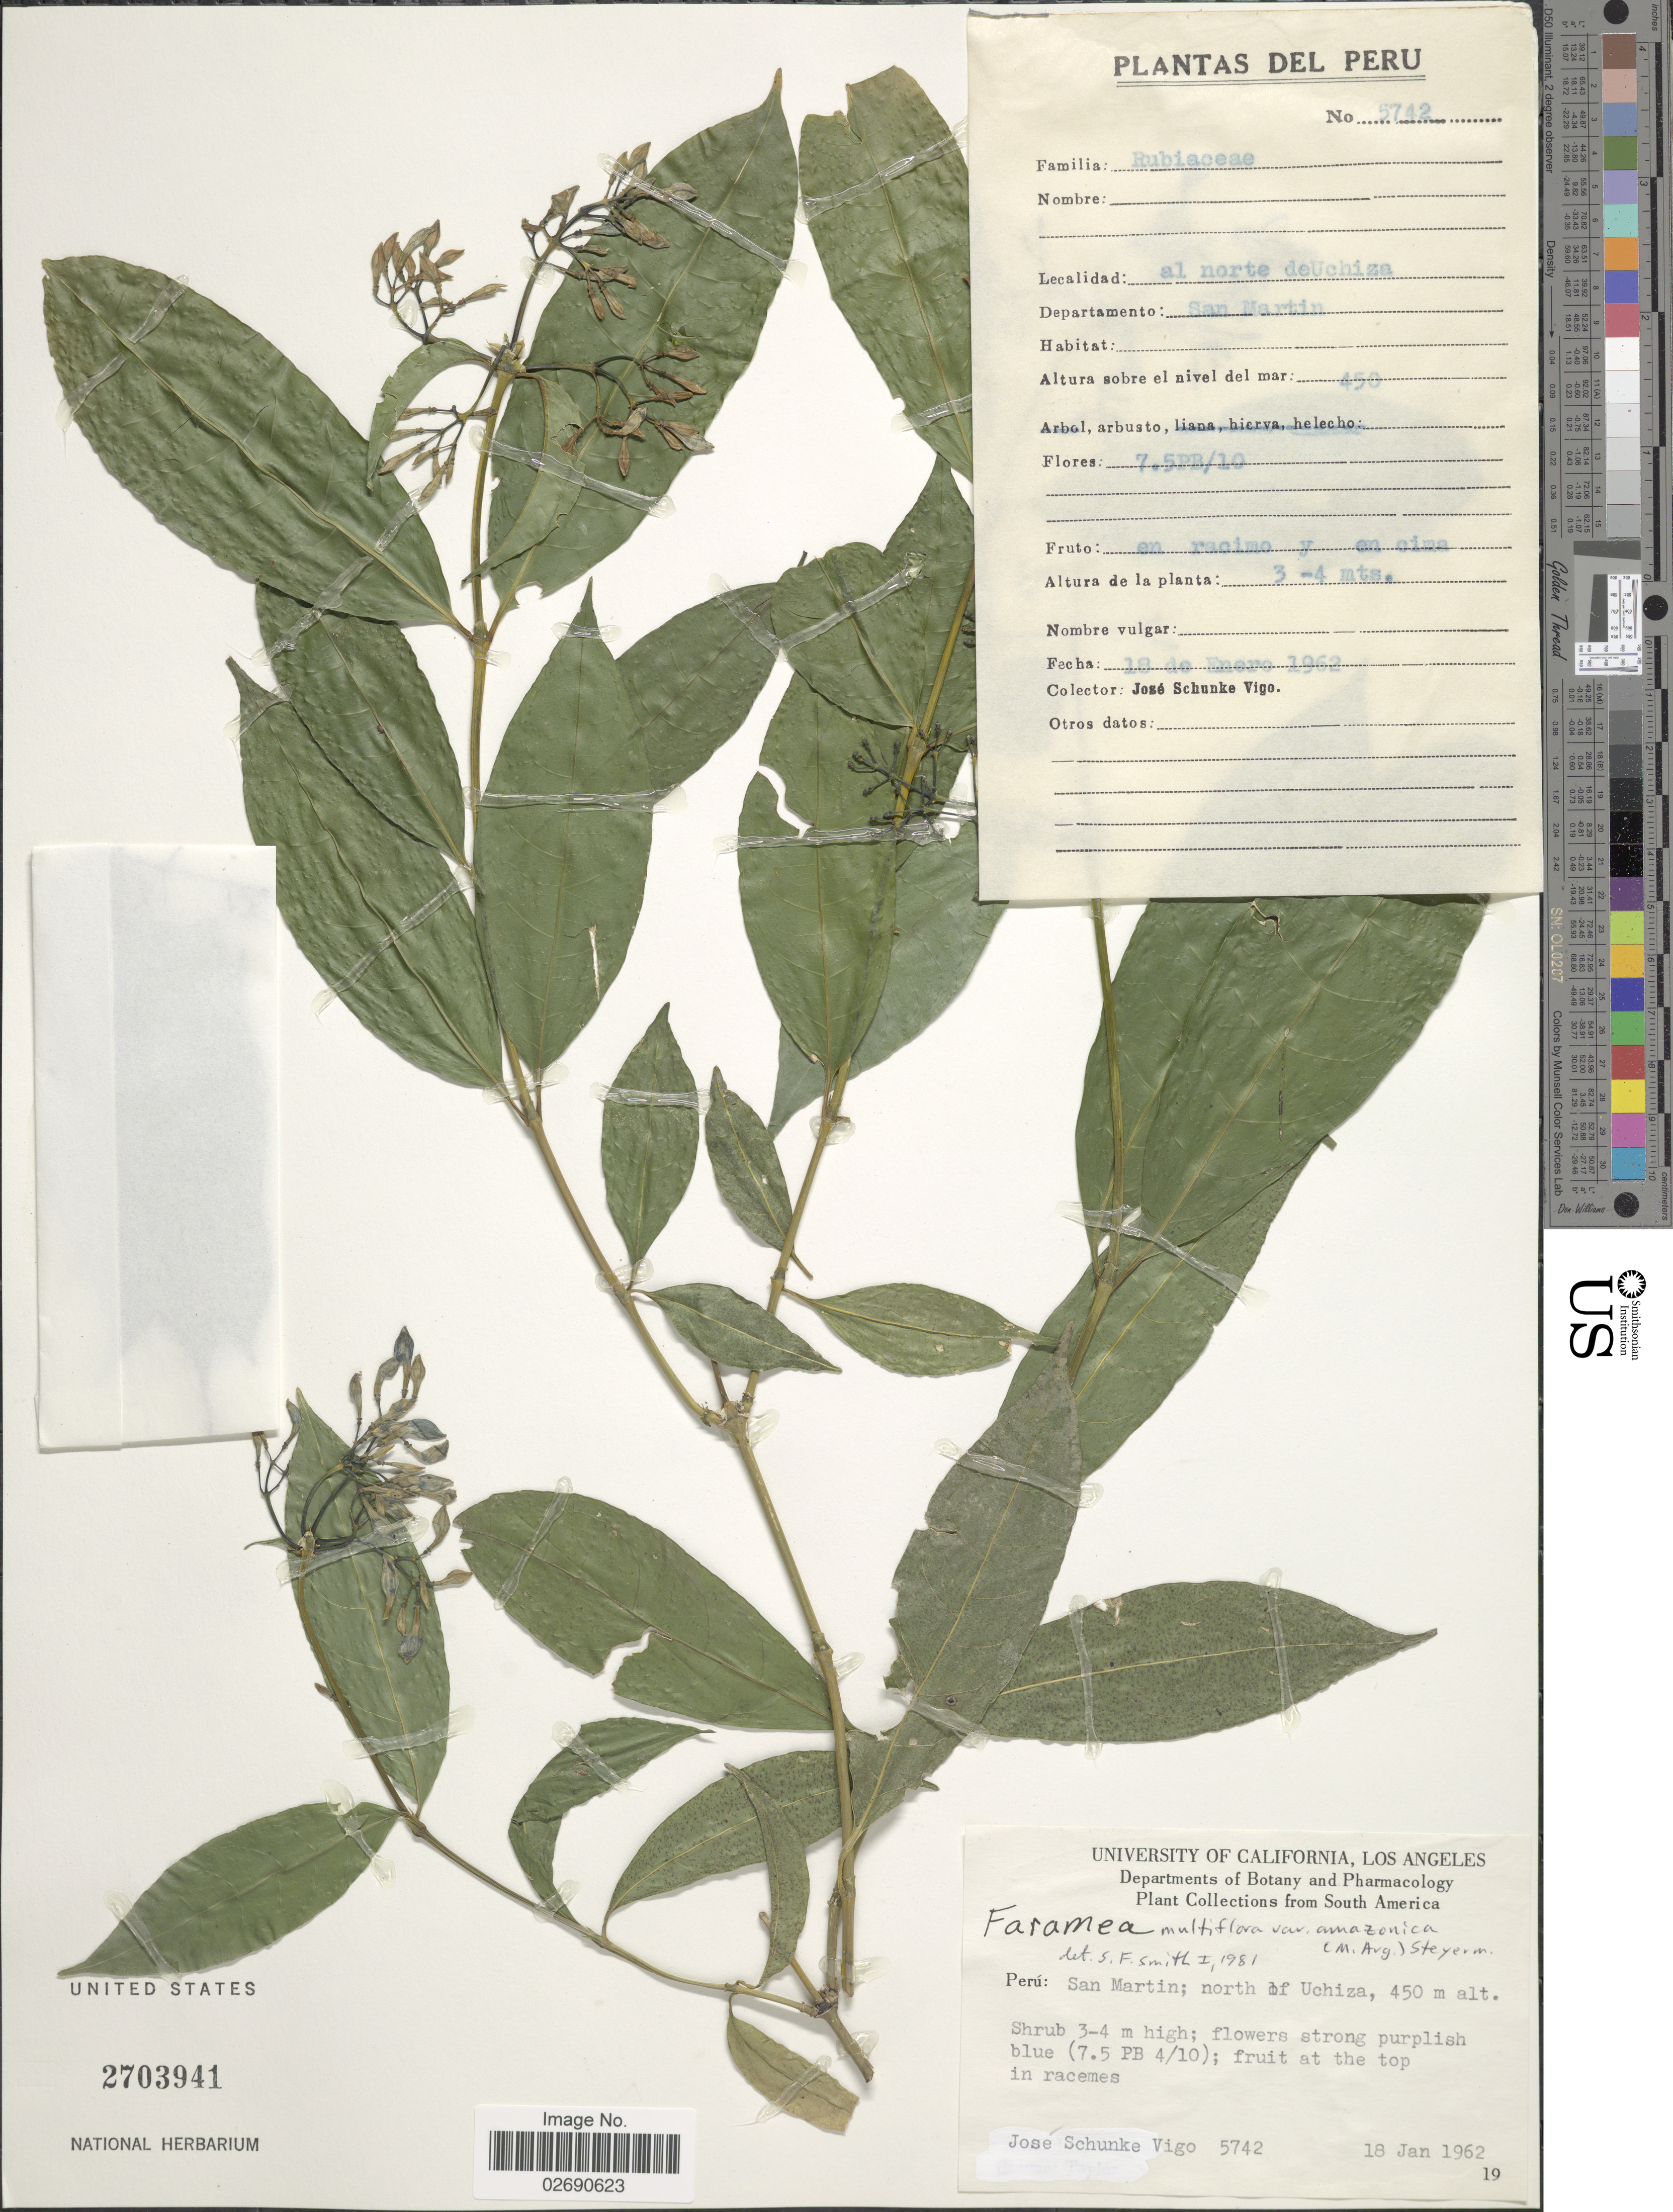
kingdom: Plantae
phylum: Tracheophyta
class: Magnoliopsida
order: Gentianales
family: Rubiaceae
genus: Faramea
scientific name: Faramea multiflora var. amazonica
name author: (Müll. Arg.) Steyerm.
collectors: J. Schunke Vigo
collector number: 5742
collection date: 1962-01-18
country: Peru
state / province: San Martín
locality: North of Uchiza Departamento: San Martin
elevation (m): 450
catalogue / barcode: US 2703941